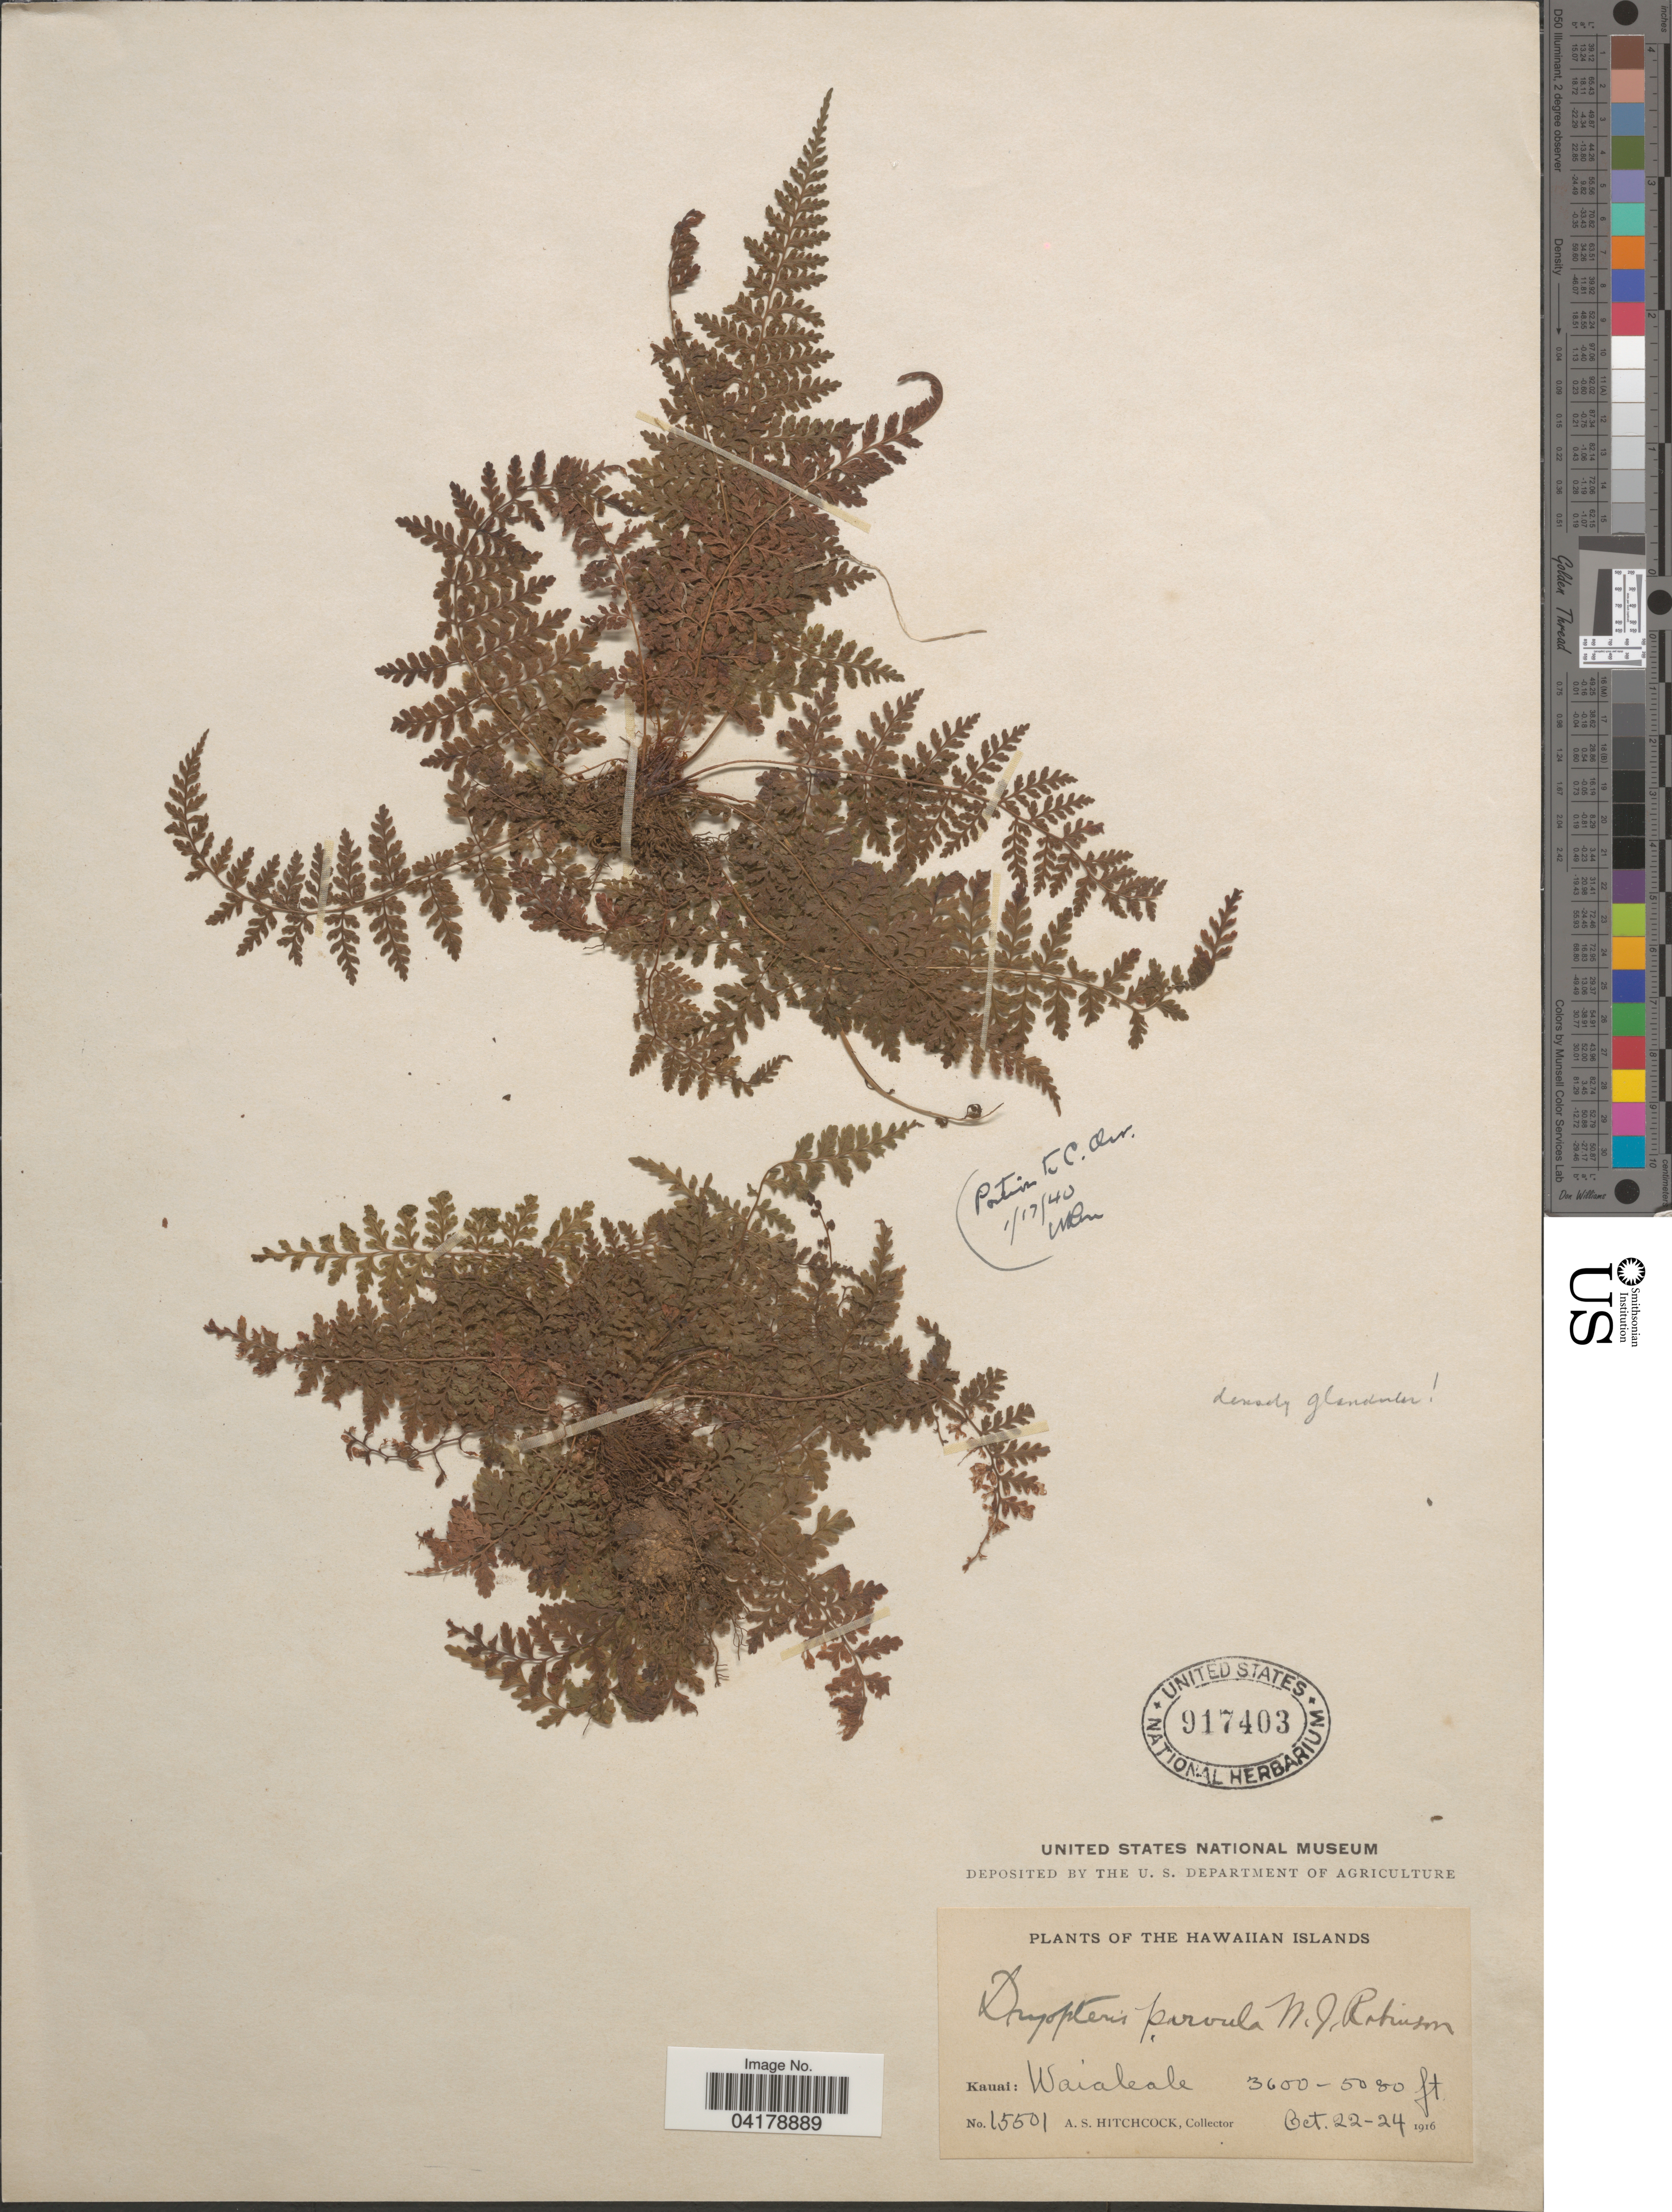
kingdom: Plantae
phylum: Tracheophyta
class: Polypodiopsida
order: Polypodiales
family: Dryopteridaceae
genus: Dryopteris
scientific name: Dryopteris parvula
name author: W. J. Rob.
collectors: A. S. Hitchcock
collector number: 15501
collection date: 1916-10-22/1916-10-24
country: United States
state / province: Hawaii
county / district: Kauai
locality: Kauai: Waialeale.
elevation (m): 1097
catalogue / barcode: US 917403